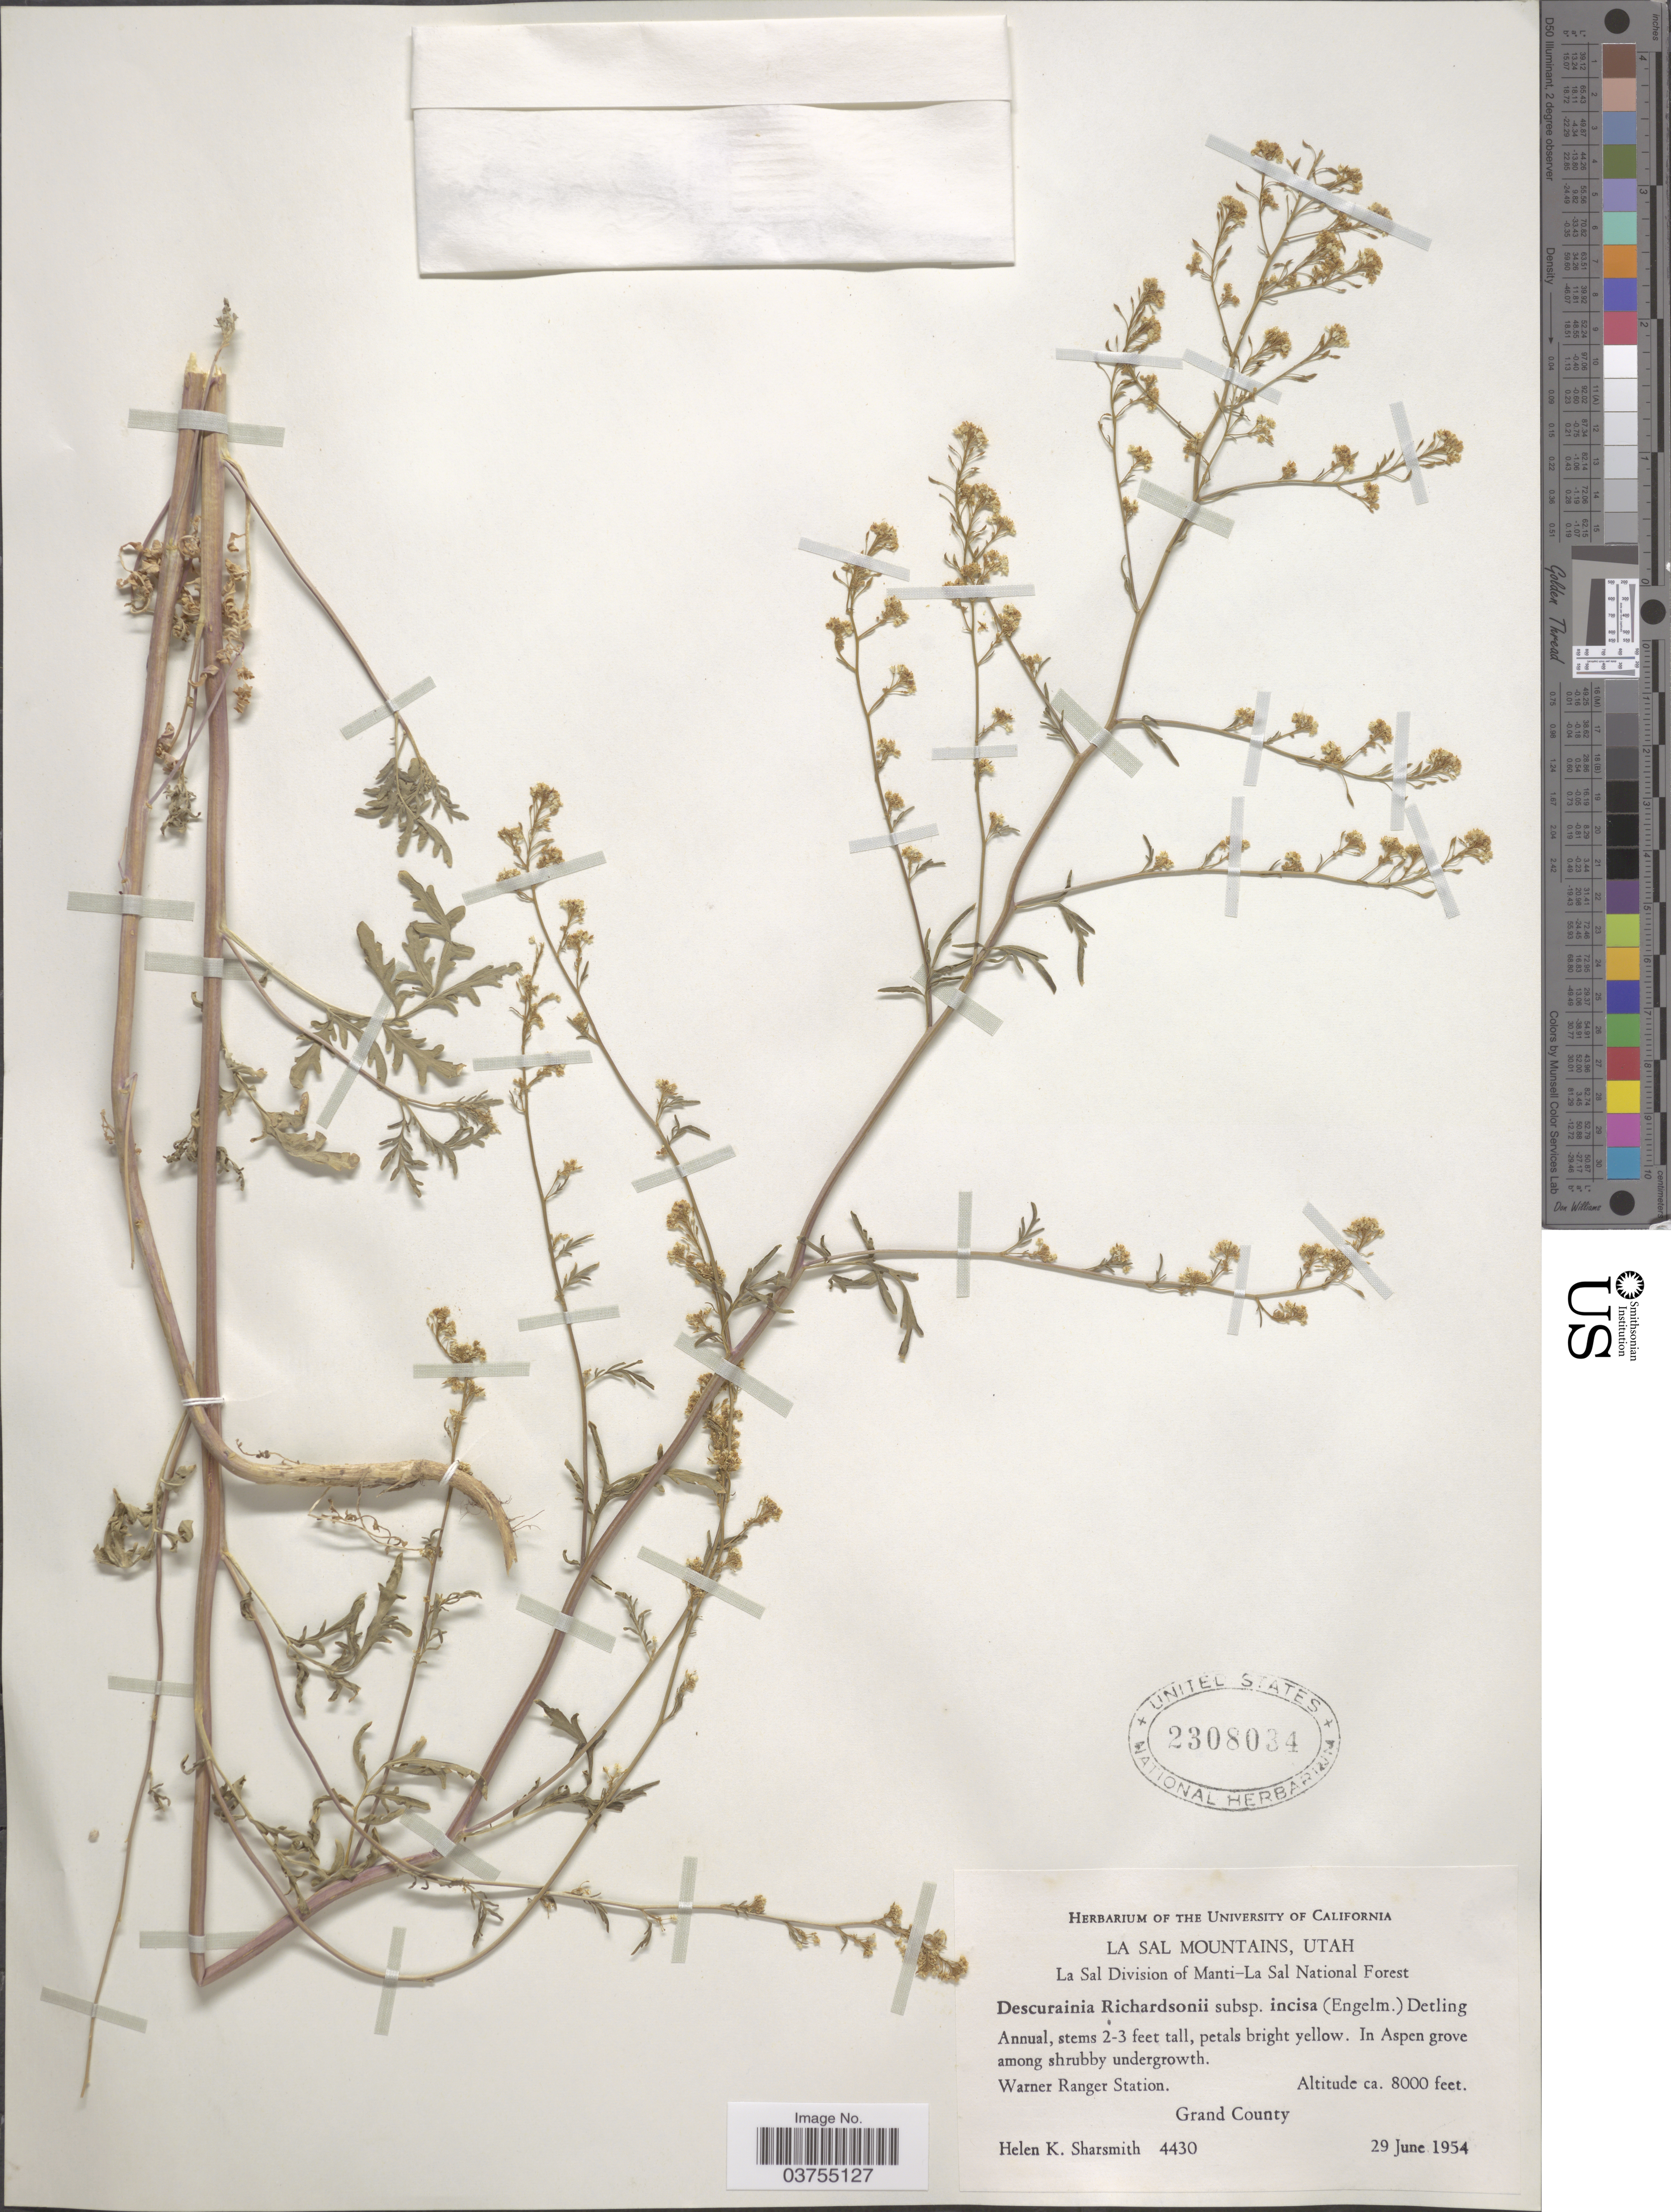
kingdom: Plantae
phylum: Tracheophyta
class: Magnoliopsida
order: Brassicales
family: Brassicaceae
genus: Descurainia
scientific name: Descurainia richardsonii subsp. incisa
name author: (Engelm. ex A. Gray) Detling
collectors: H. Sharsmith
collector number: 4430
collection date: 1954-06-29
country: United States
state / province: Utah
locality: La Sal Mountains. La Sal Division of Manti-La Sal National Forest. In Aspen grove. Warner Ranger Station. Grand County.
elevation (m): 2438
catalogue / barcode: US 2308034